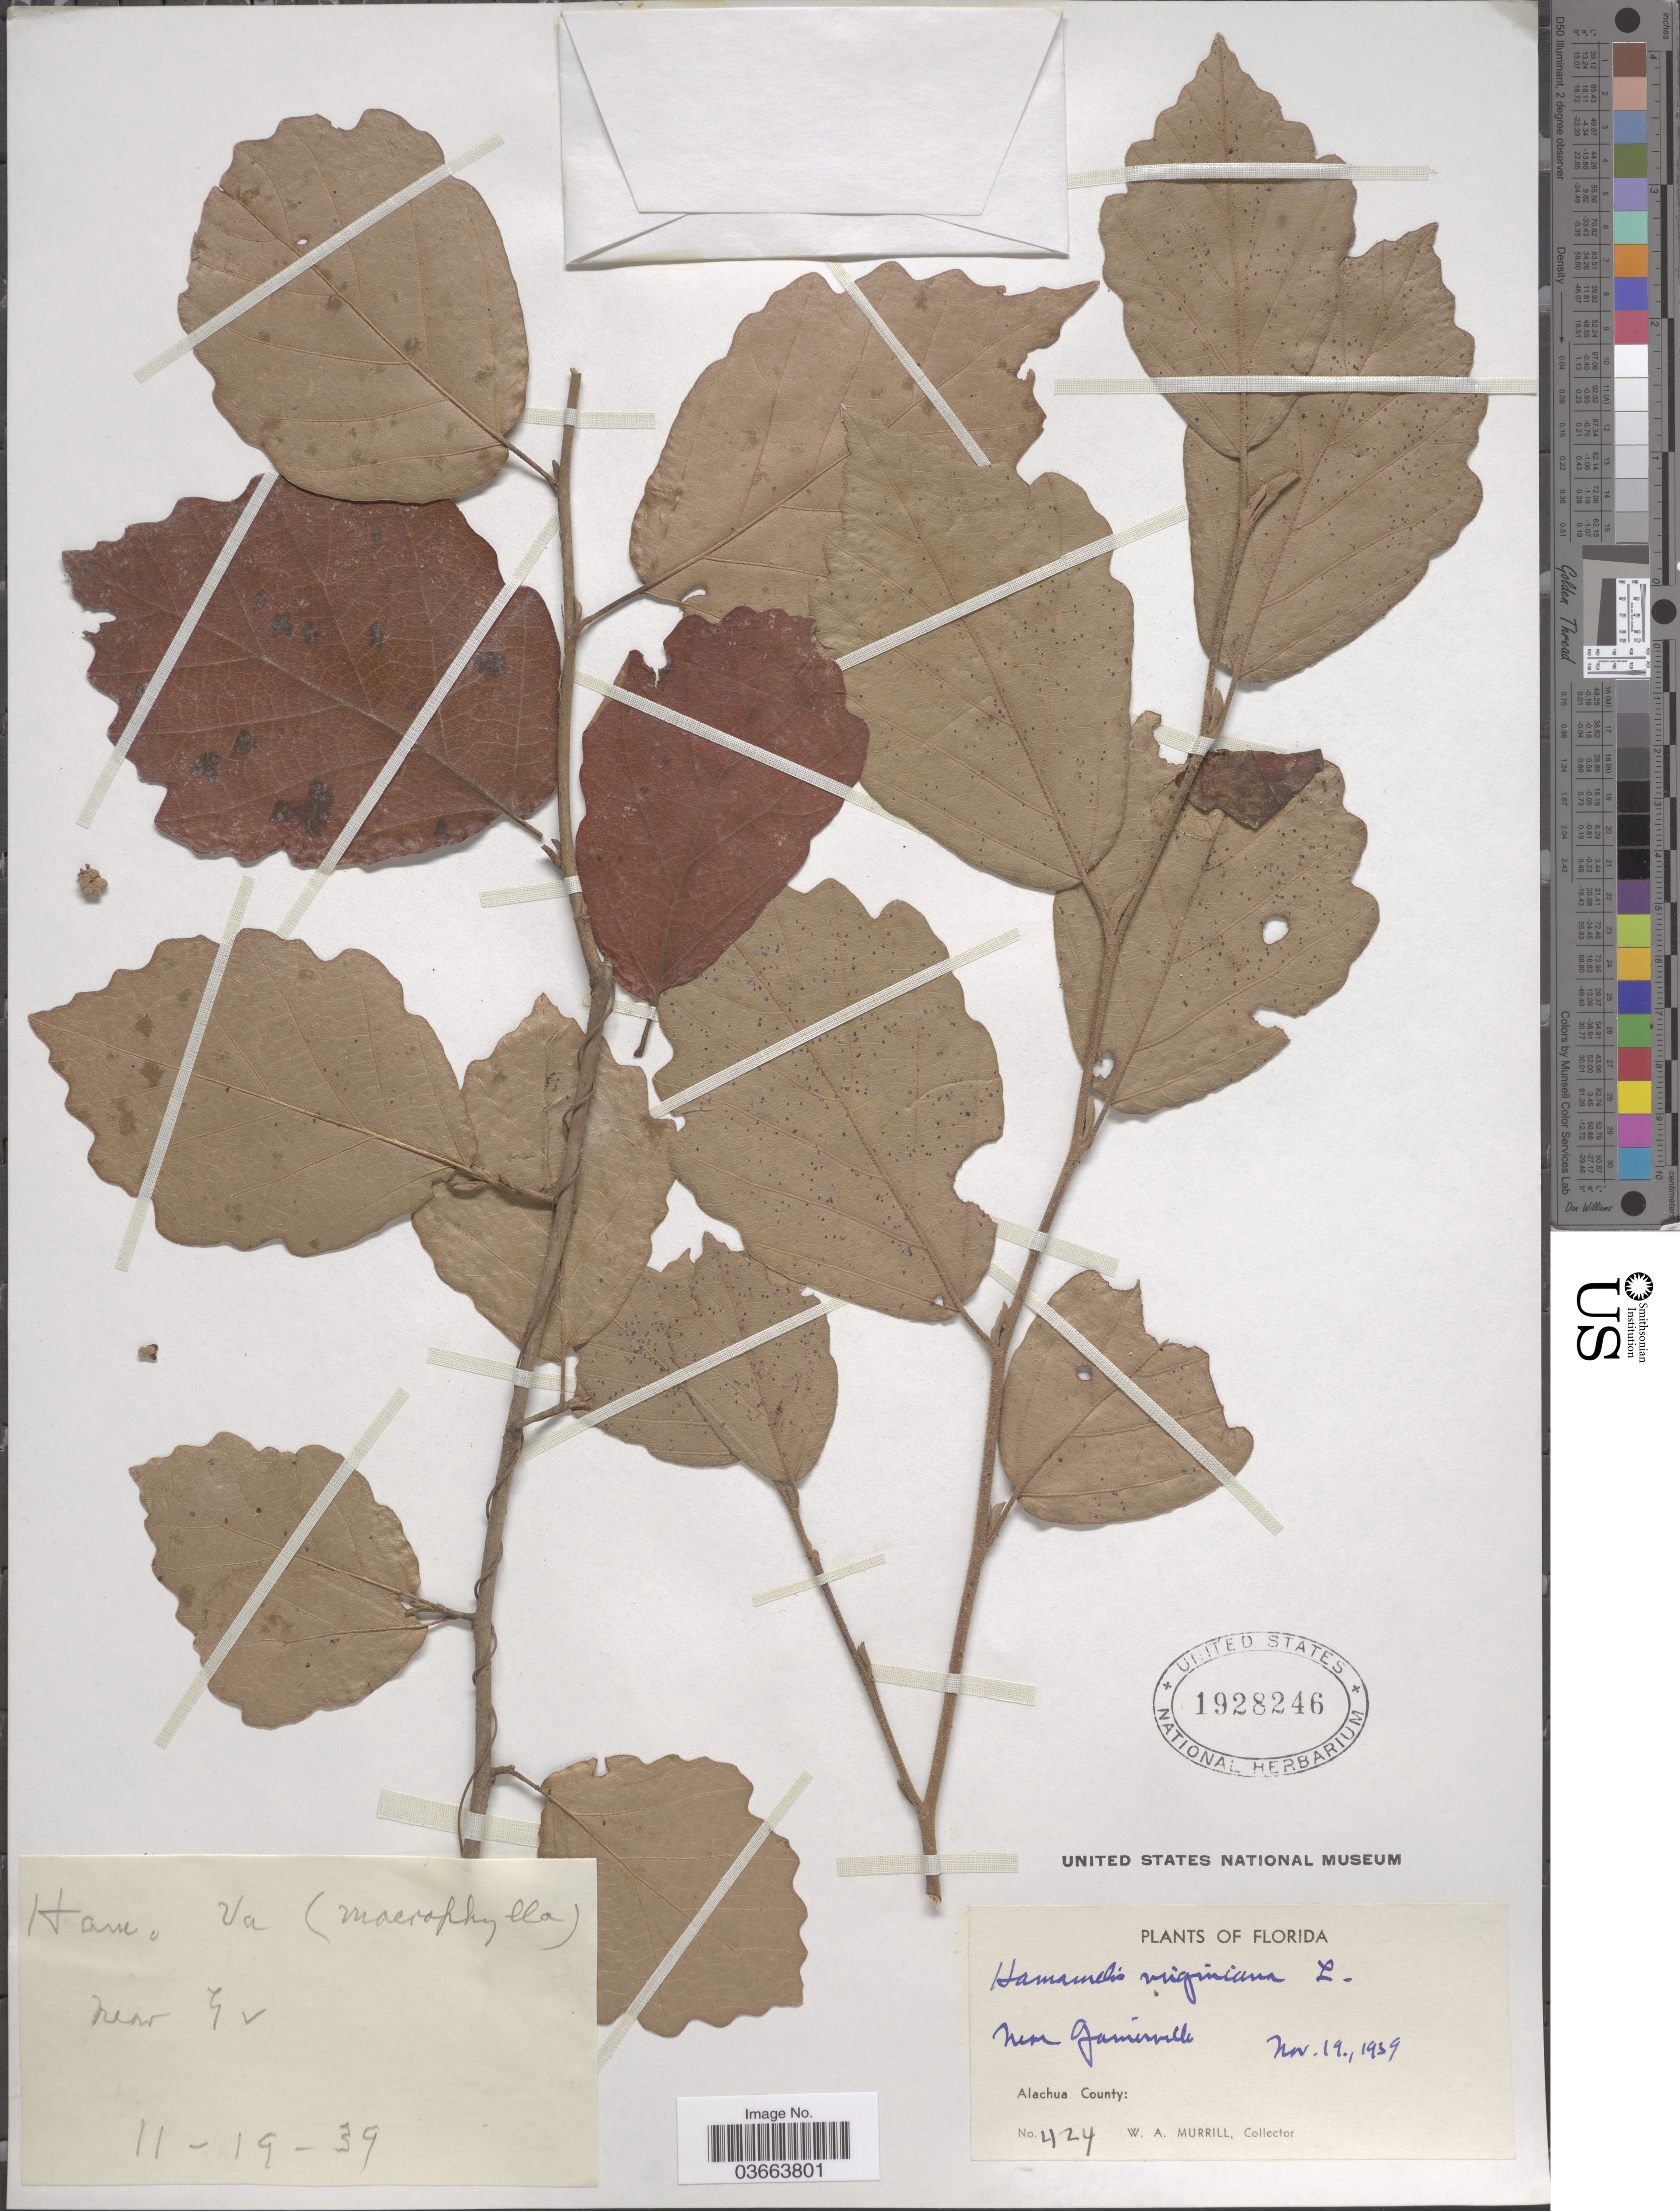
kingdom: Plantae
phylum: Tracheophyta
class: Magnoliopsida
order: Saxifragales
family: Hamamelidaceae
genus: Hamamelis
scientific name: Hamamelis macrophylla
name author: Pursh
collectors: W. A. Murrill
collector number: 424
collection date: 1939-11-19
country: United States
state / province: Florida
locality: Near Gainsville. Alachua County.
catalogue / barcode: US 1928246